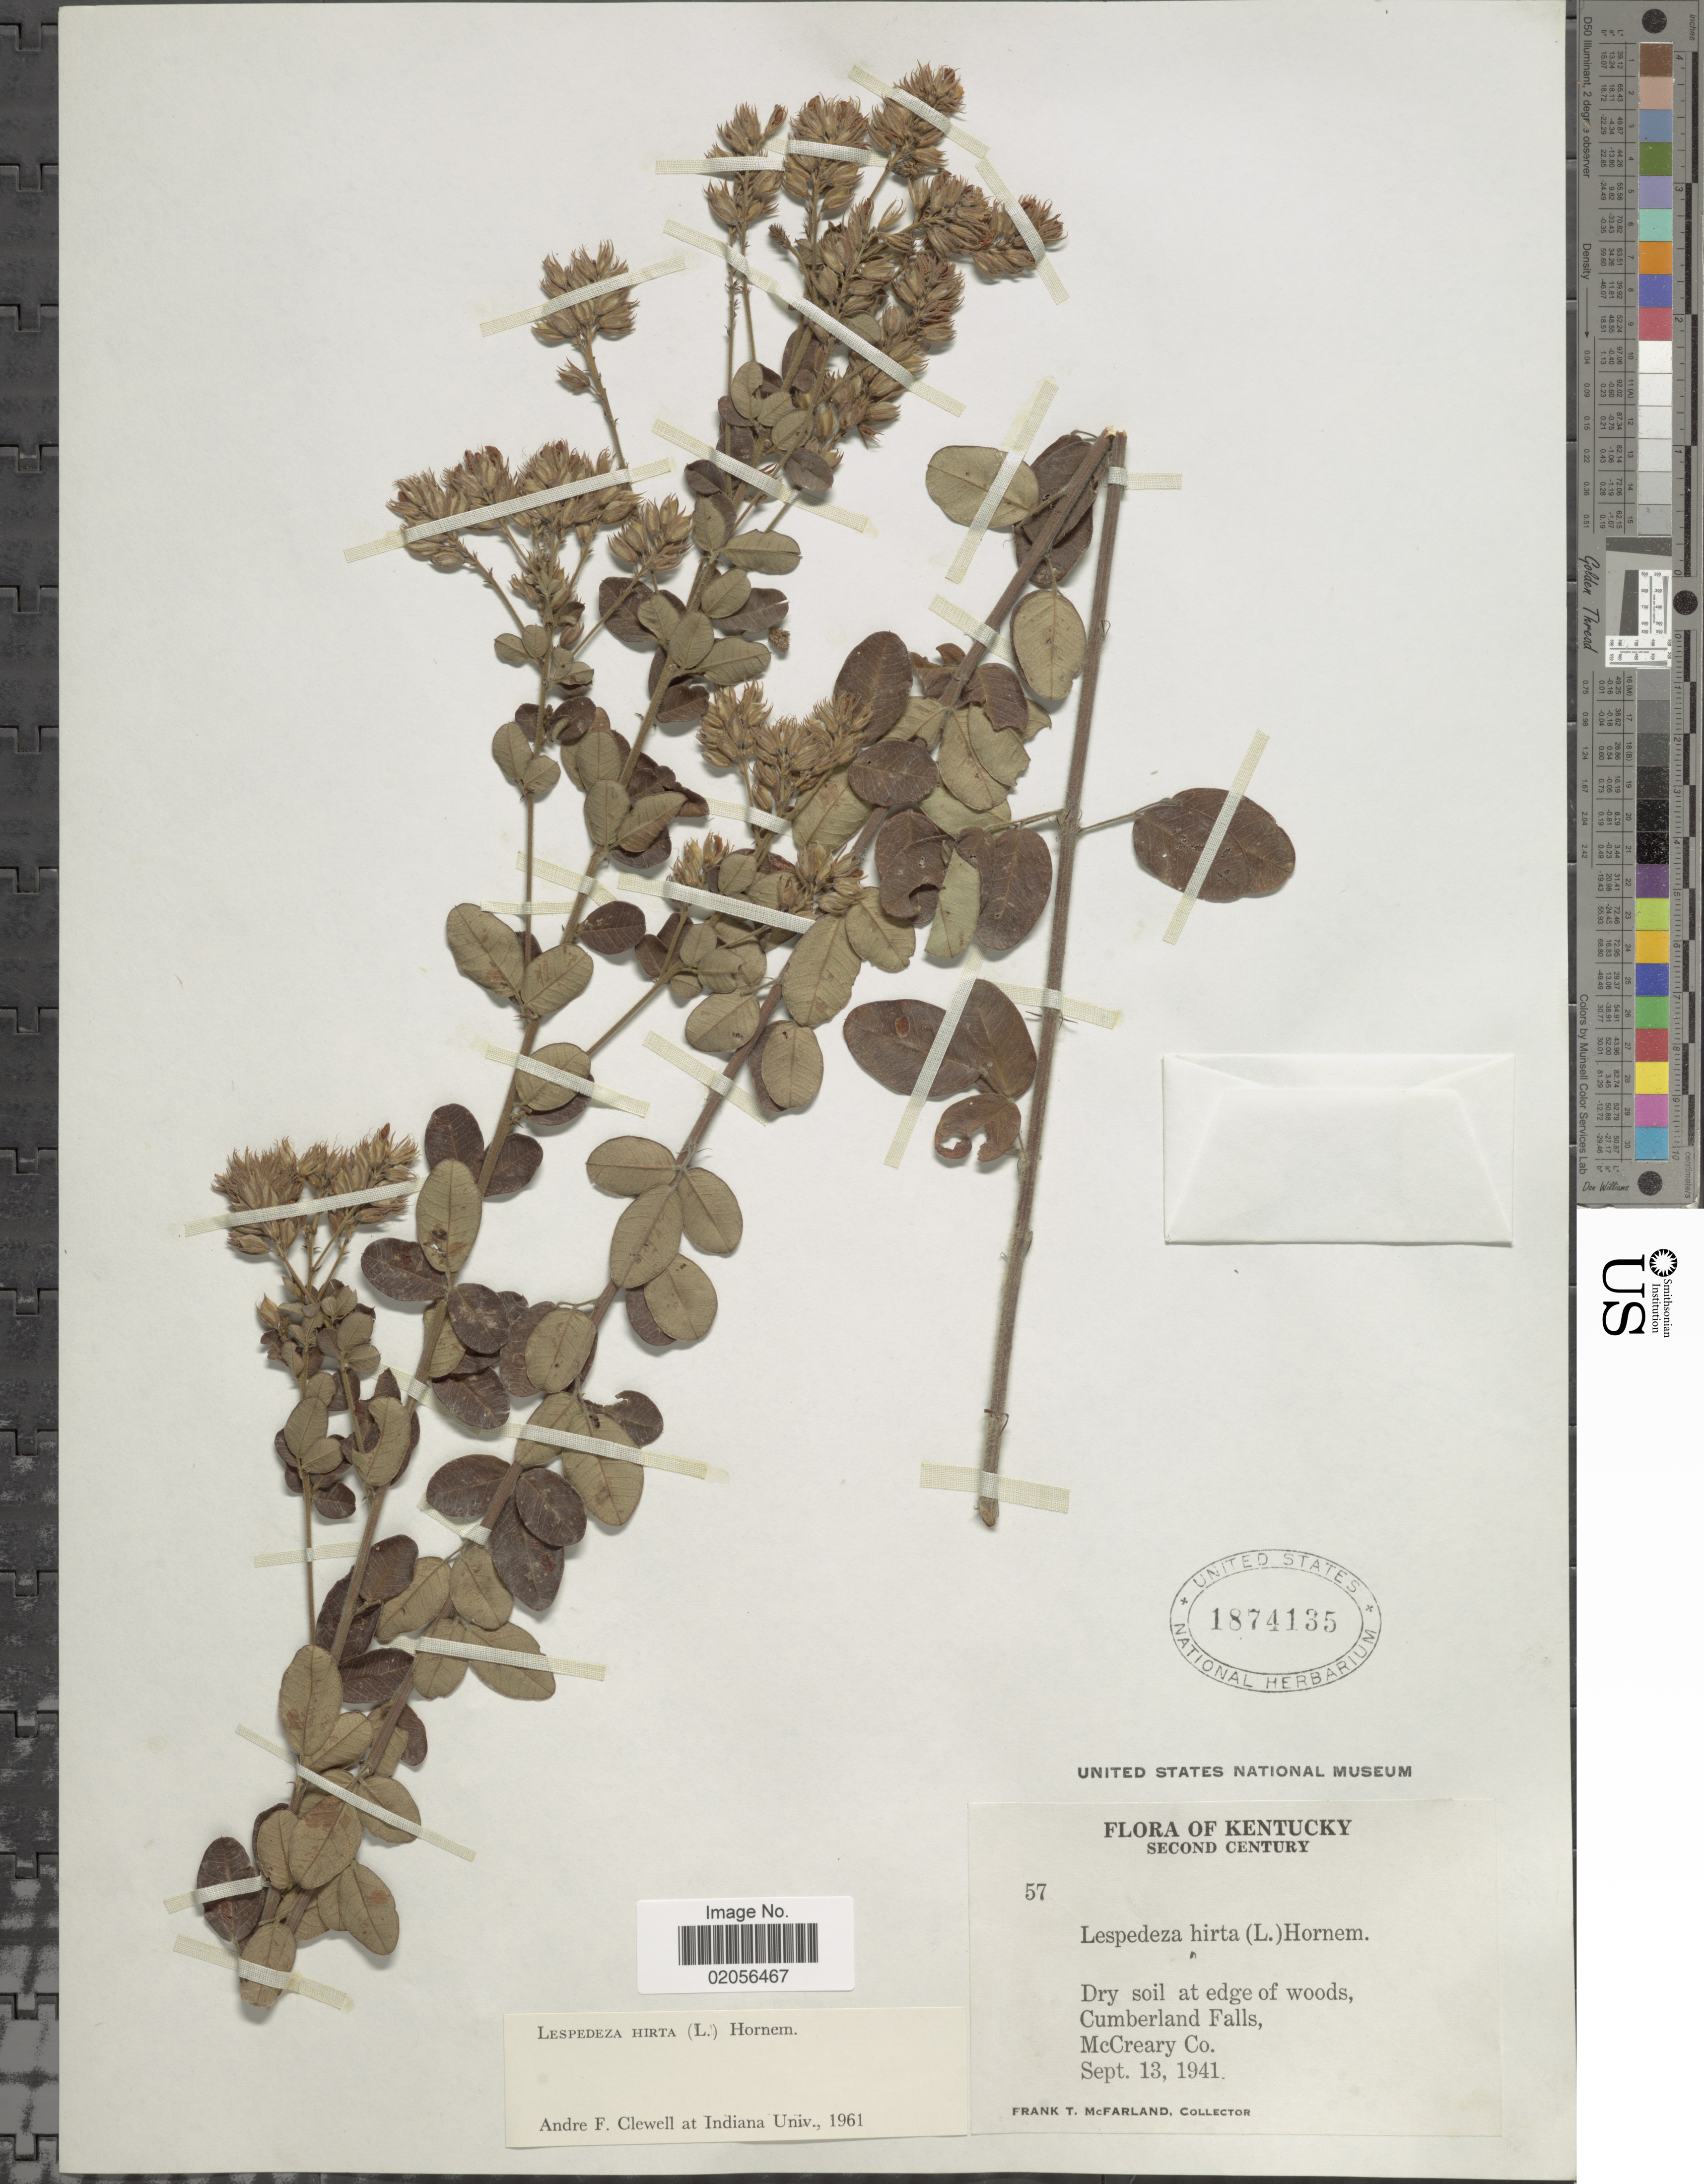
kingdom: Plantae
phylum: Tracheophyta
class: Magnoliopsida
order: Fabales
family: Fabaceae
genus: Lespedeza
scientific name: Lespedeza hirta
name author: (L.) Hornem.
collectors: F. McFarland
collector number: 57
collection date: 1941-09-13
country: United States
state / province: Kentucky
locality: Second Century, Dry soil at edge of woods, Cumberland Falls, McCreary Co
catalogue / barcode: US 1874135